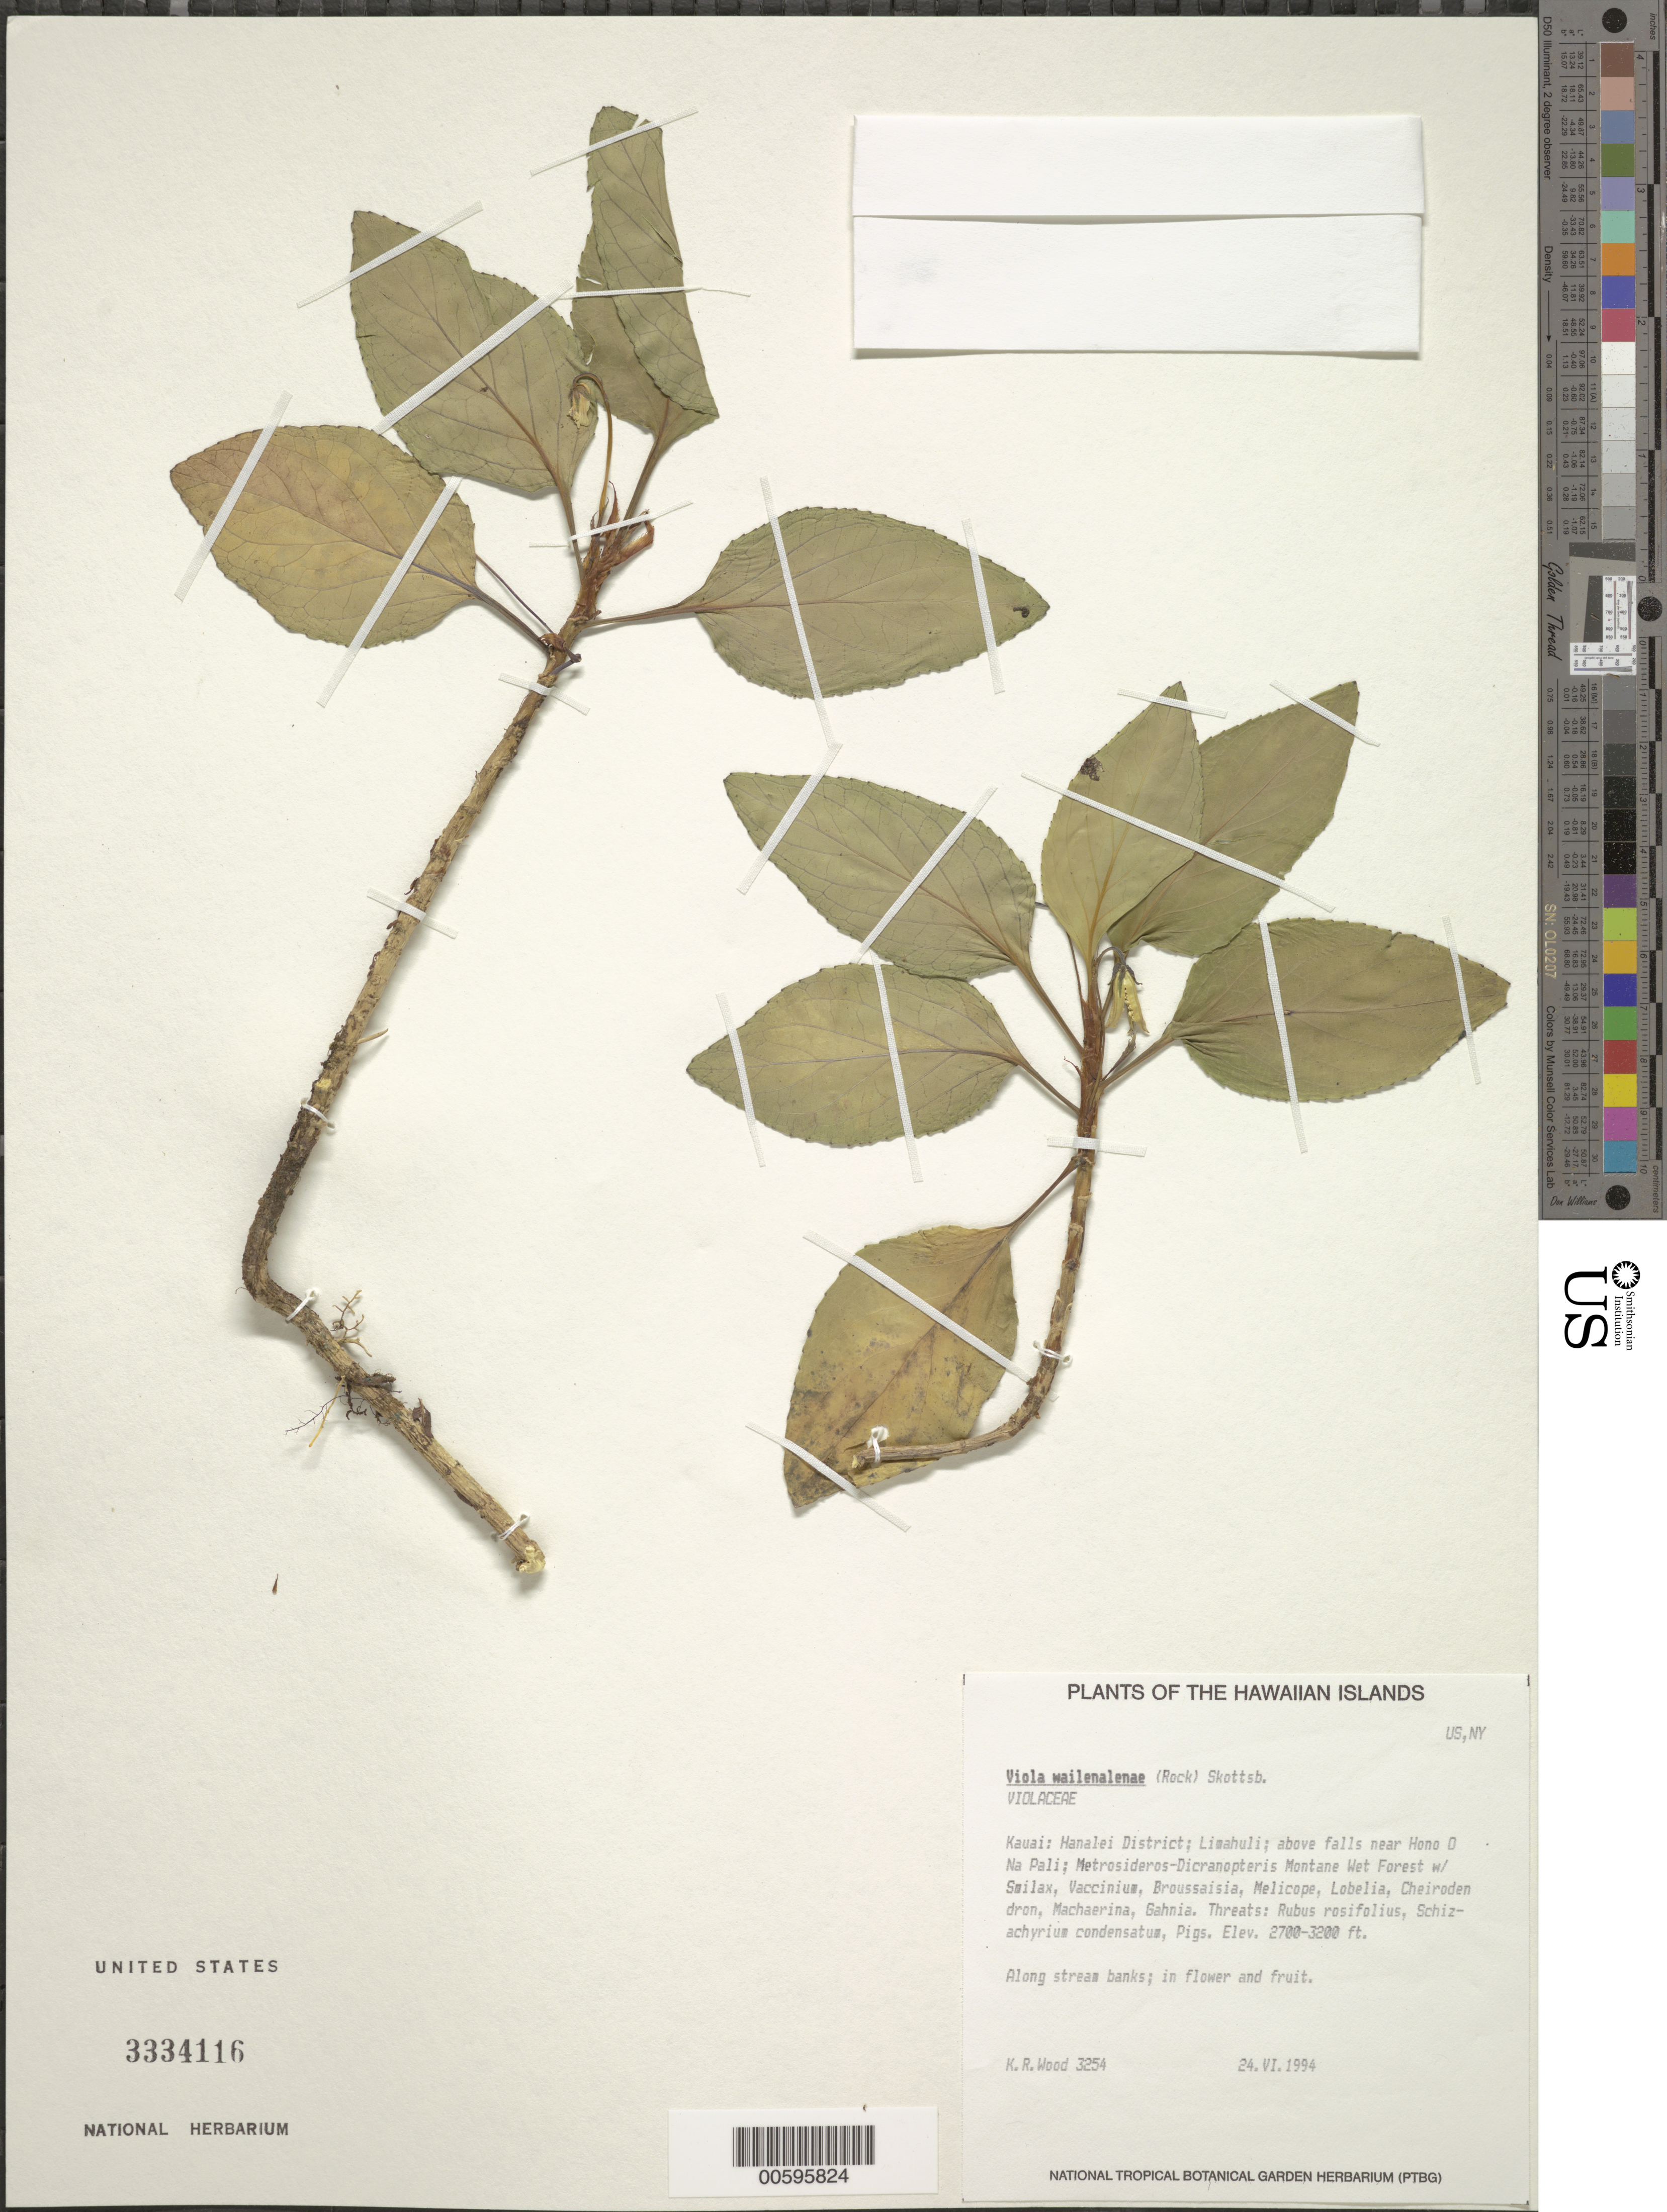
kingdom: Plantae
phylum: Tracheophyta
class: Magnoliopsida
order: Malpighiales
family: Violaceae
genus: Viola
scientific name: Viola wailenalenae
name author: (Rock) Skottsb.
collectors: K. R. Wood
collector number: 3254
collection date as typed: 24 Jun 1994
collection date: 1994-06-24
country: United States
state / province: Hawaii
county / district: Kauai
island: Kaua'i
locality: Hanalei Dist; Limahuli; above falls near Hono O Na Pali.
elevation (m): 823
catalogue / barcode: US 3334116